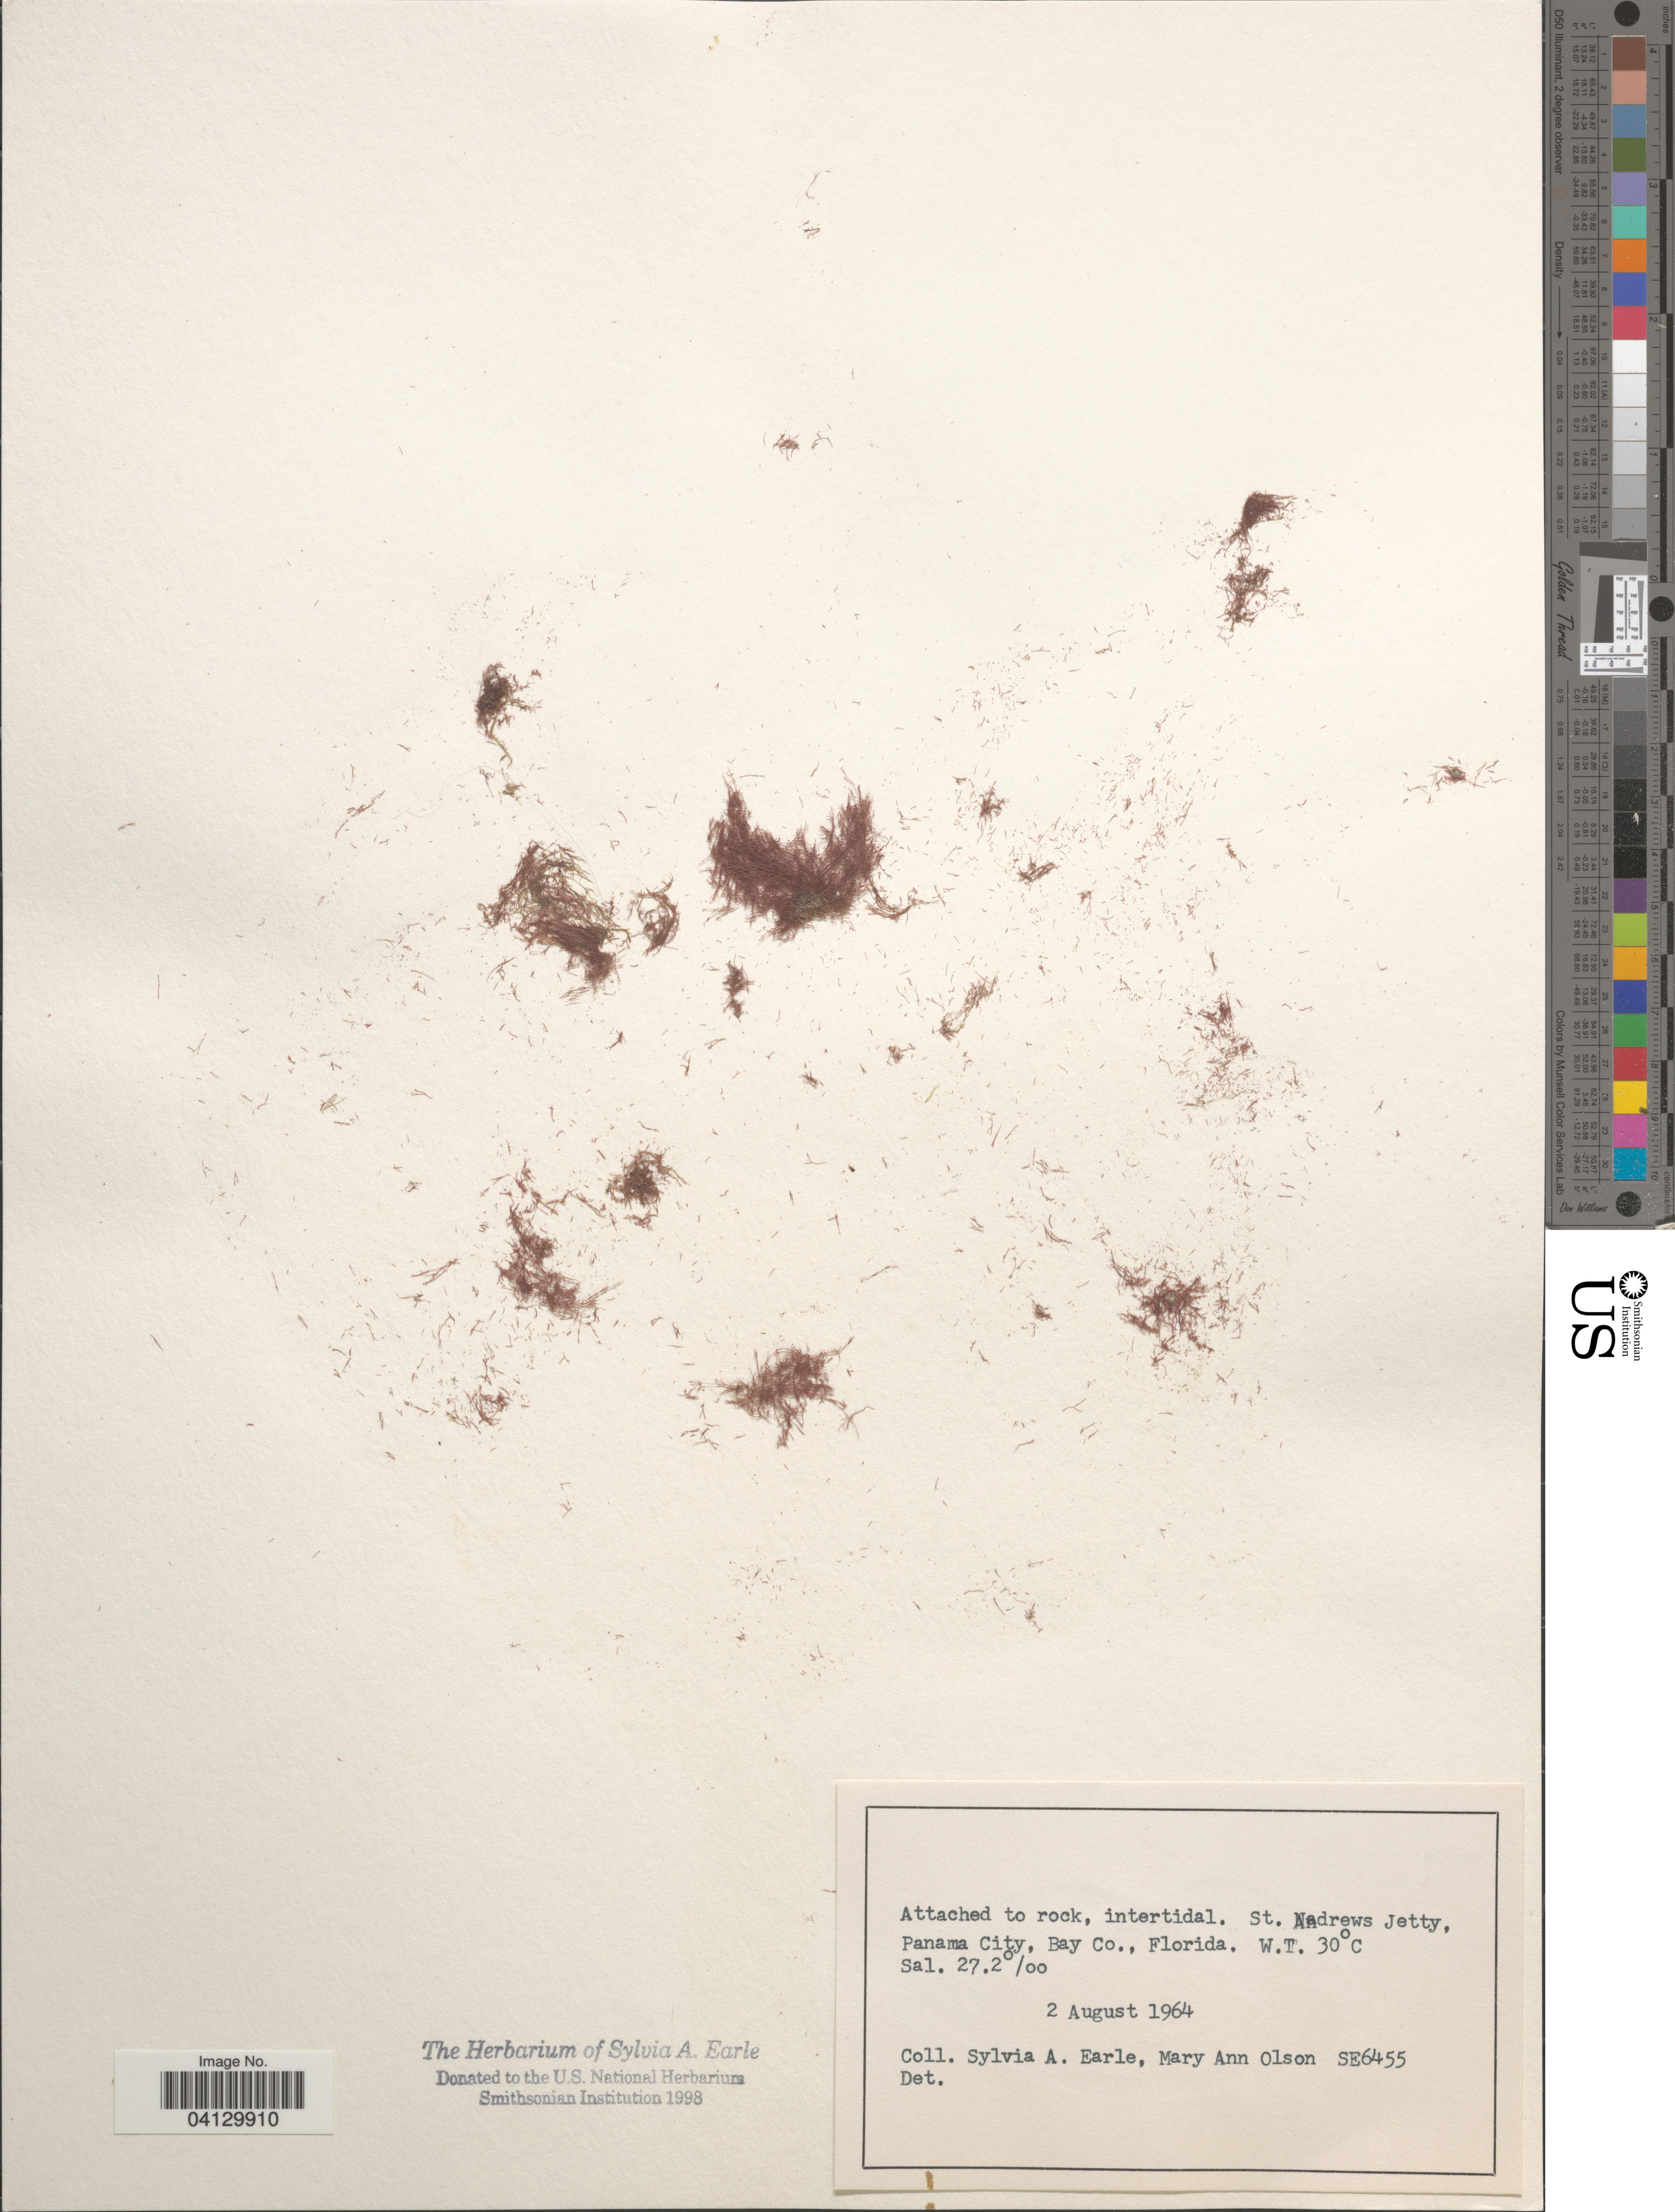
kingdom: Plantae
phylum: Rhodophyta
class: Florideophyceae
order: Corallinales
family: Corallinaceae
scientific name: Crustose Coralline Algae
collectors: S. A. Earle & M. Olson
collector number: SE6455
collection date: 1964-08-02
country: United States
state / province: Florida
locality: St. Andrews Jetty, Panama City, Bay Co.